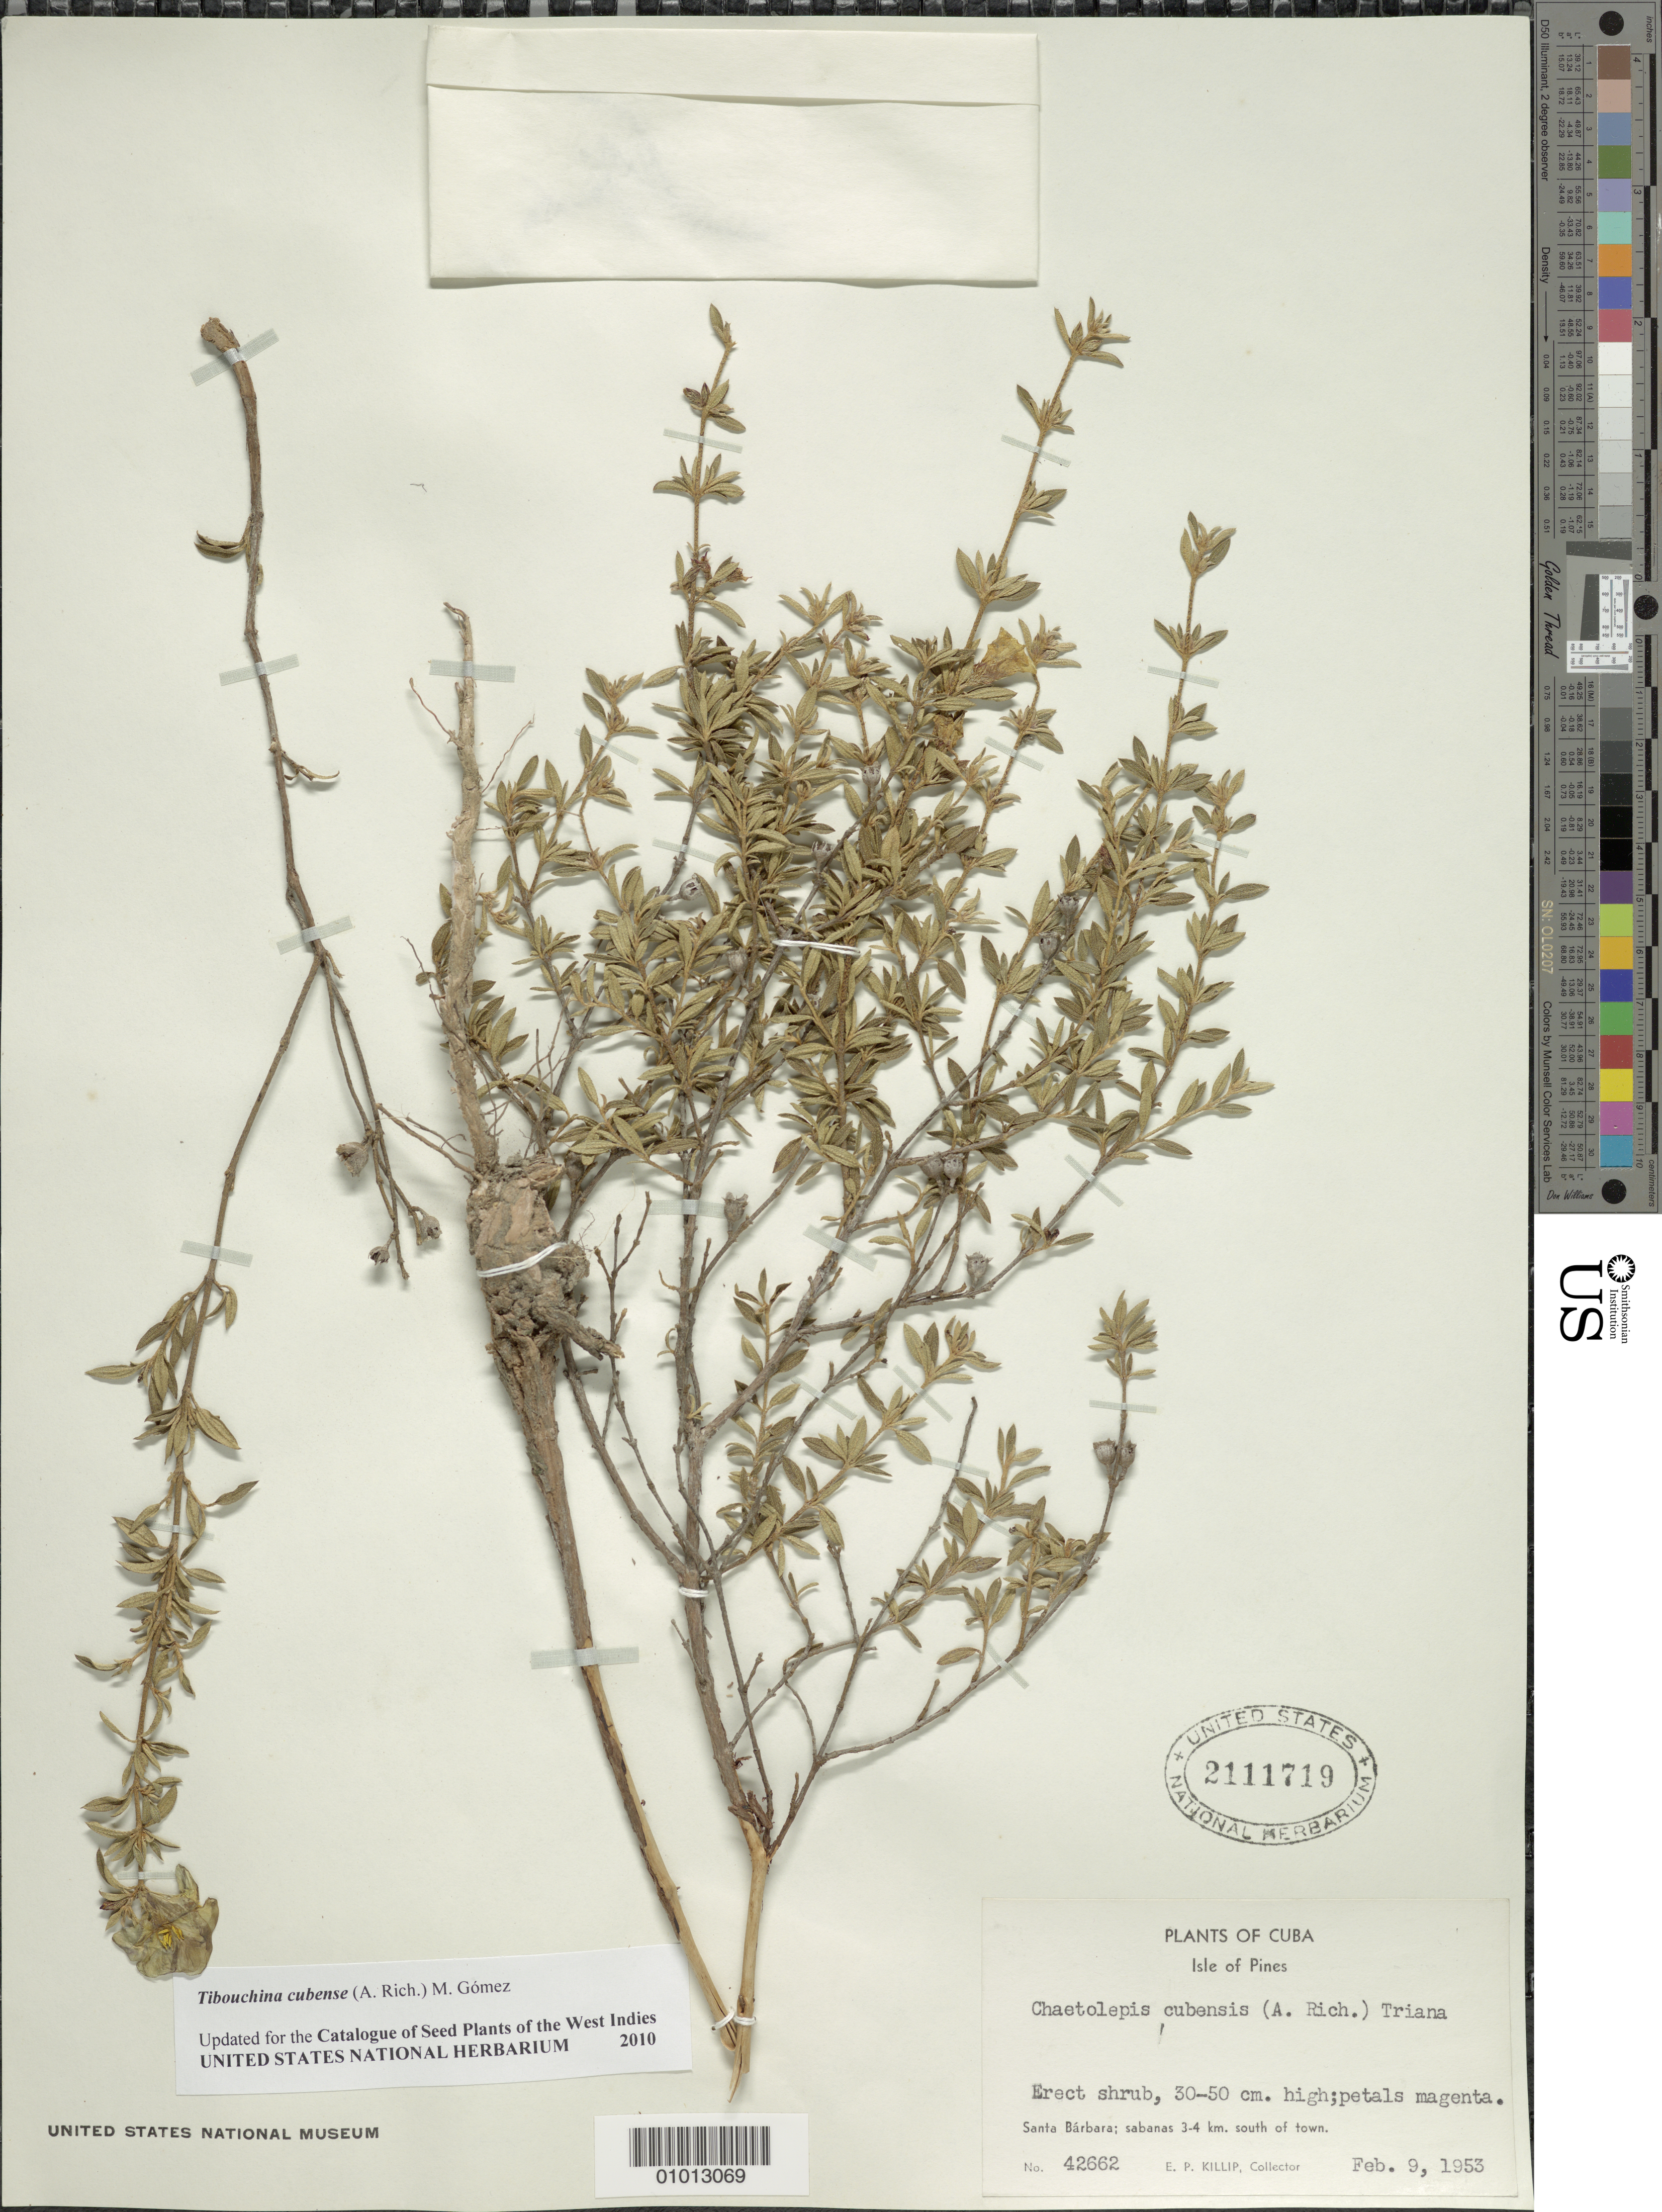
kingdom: Plantae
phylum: Tracheophyta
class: Magnoliopsida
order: Myrtales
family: Melastomataceae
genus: Arthrostemma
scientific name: Arthrostemma cubense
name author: A. Rich.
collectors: E. P. Killip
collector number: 42662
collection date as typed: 09 Feb 1953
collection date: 1953-02-09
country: Cuba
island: Isla de la Juventud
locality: Isle of Pines, Santa Bárbara, sabanas 3-4 km south of town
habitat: Savannas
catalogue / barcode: US 2111719